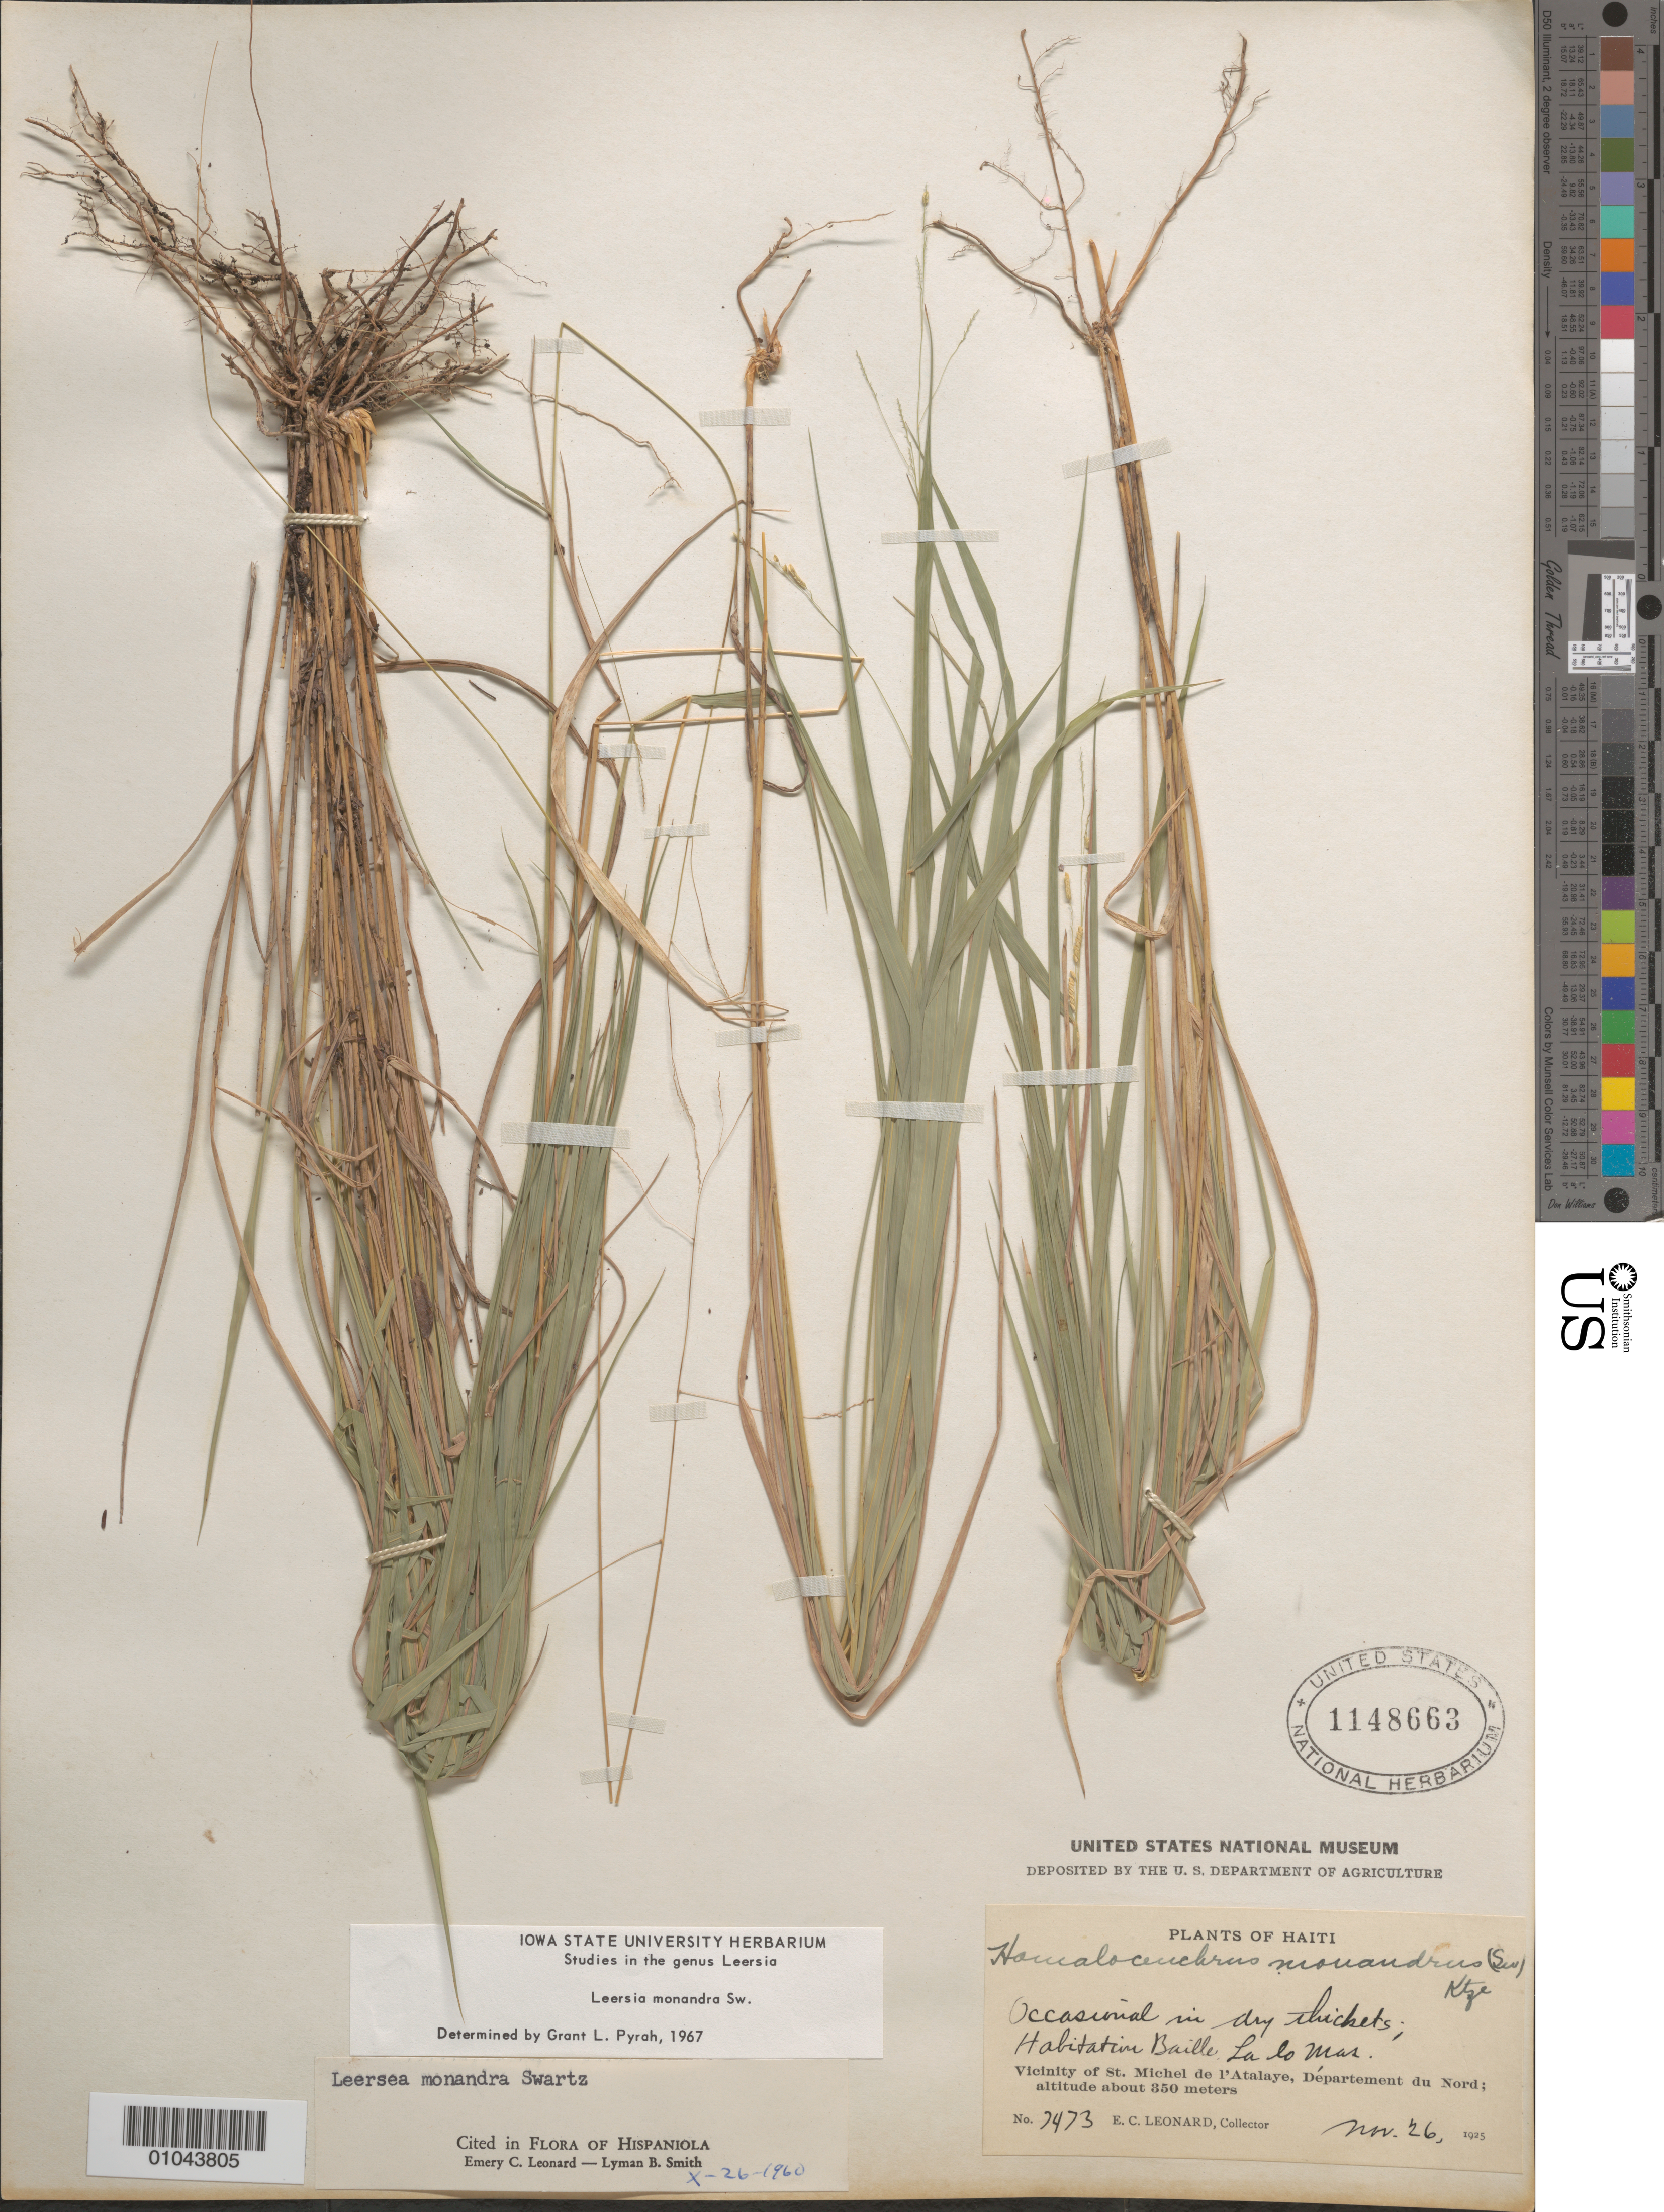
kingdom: Plantae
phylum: Tracheophyta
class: Liliopsida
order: Poales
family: Poaceae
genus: Leersia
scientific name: Leersia monandra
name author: Sw.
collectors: E. C. Leonard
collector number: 7473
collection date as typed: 26 Nov 1925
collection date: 1925-11-26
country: Haiti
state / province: Nord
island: Hispaniola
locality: Vicinity of St. Michel de I'Atalaye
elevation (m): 350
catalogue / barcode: US 1148663